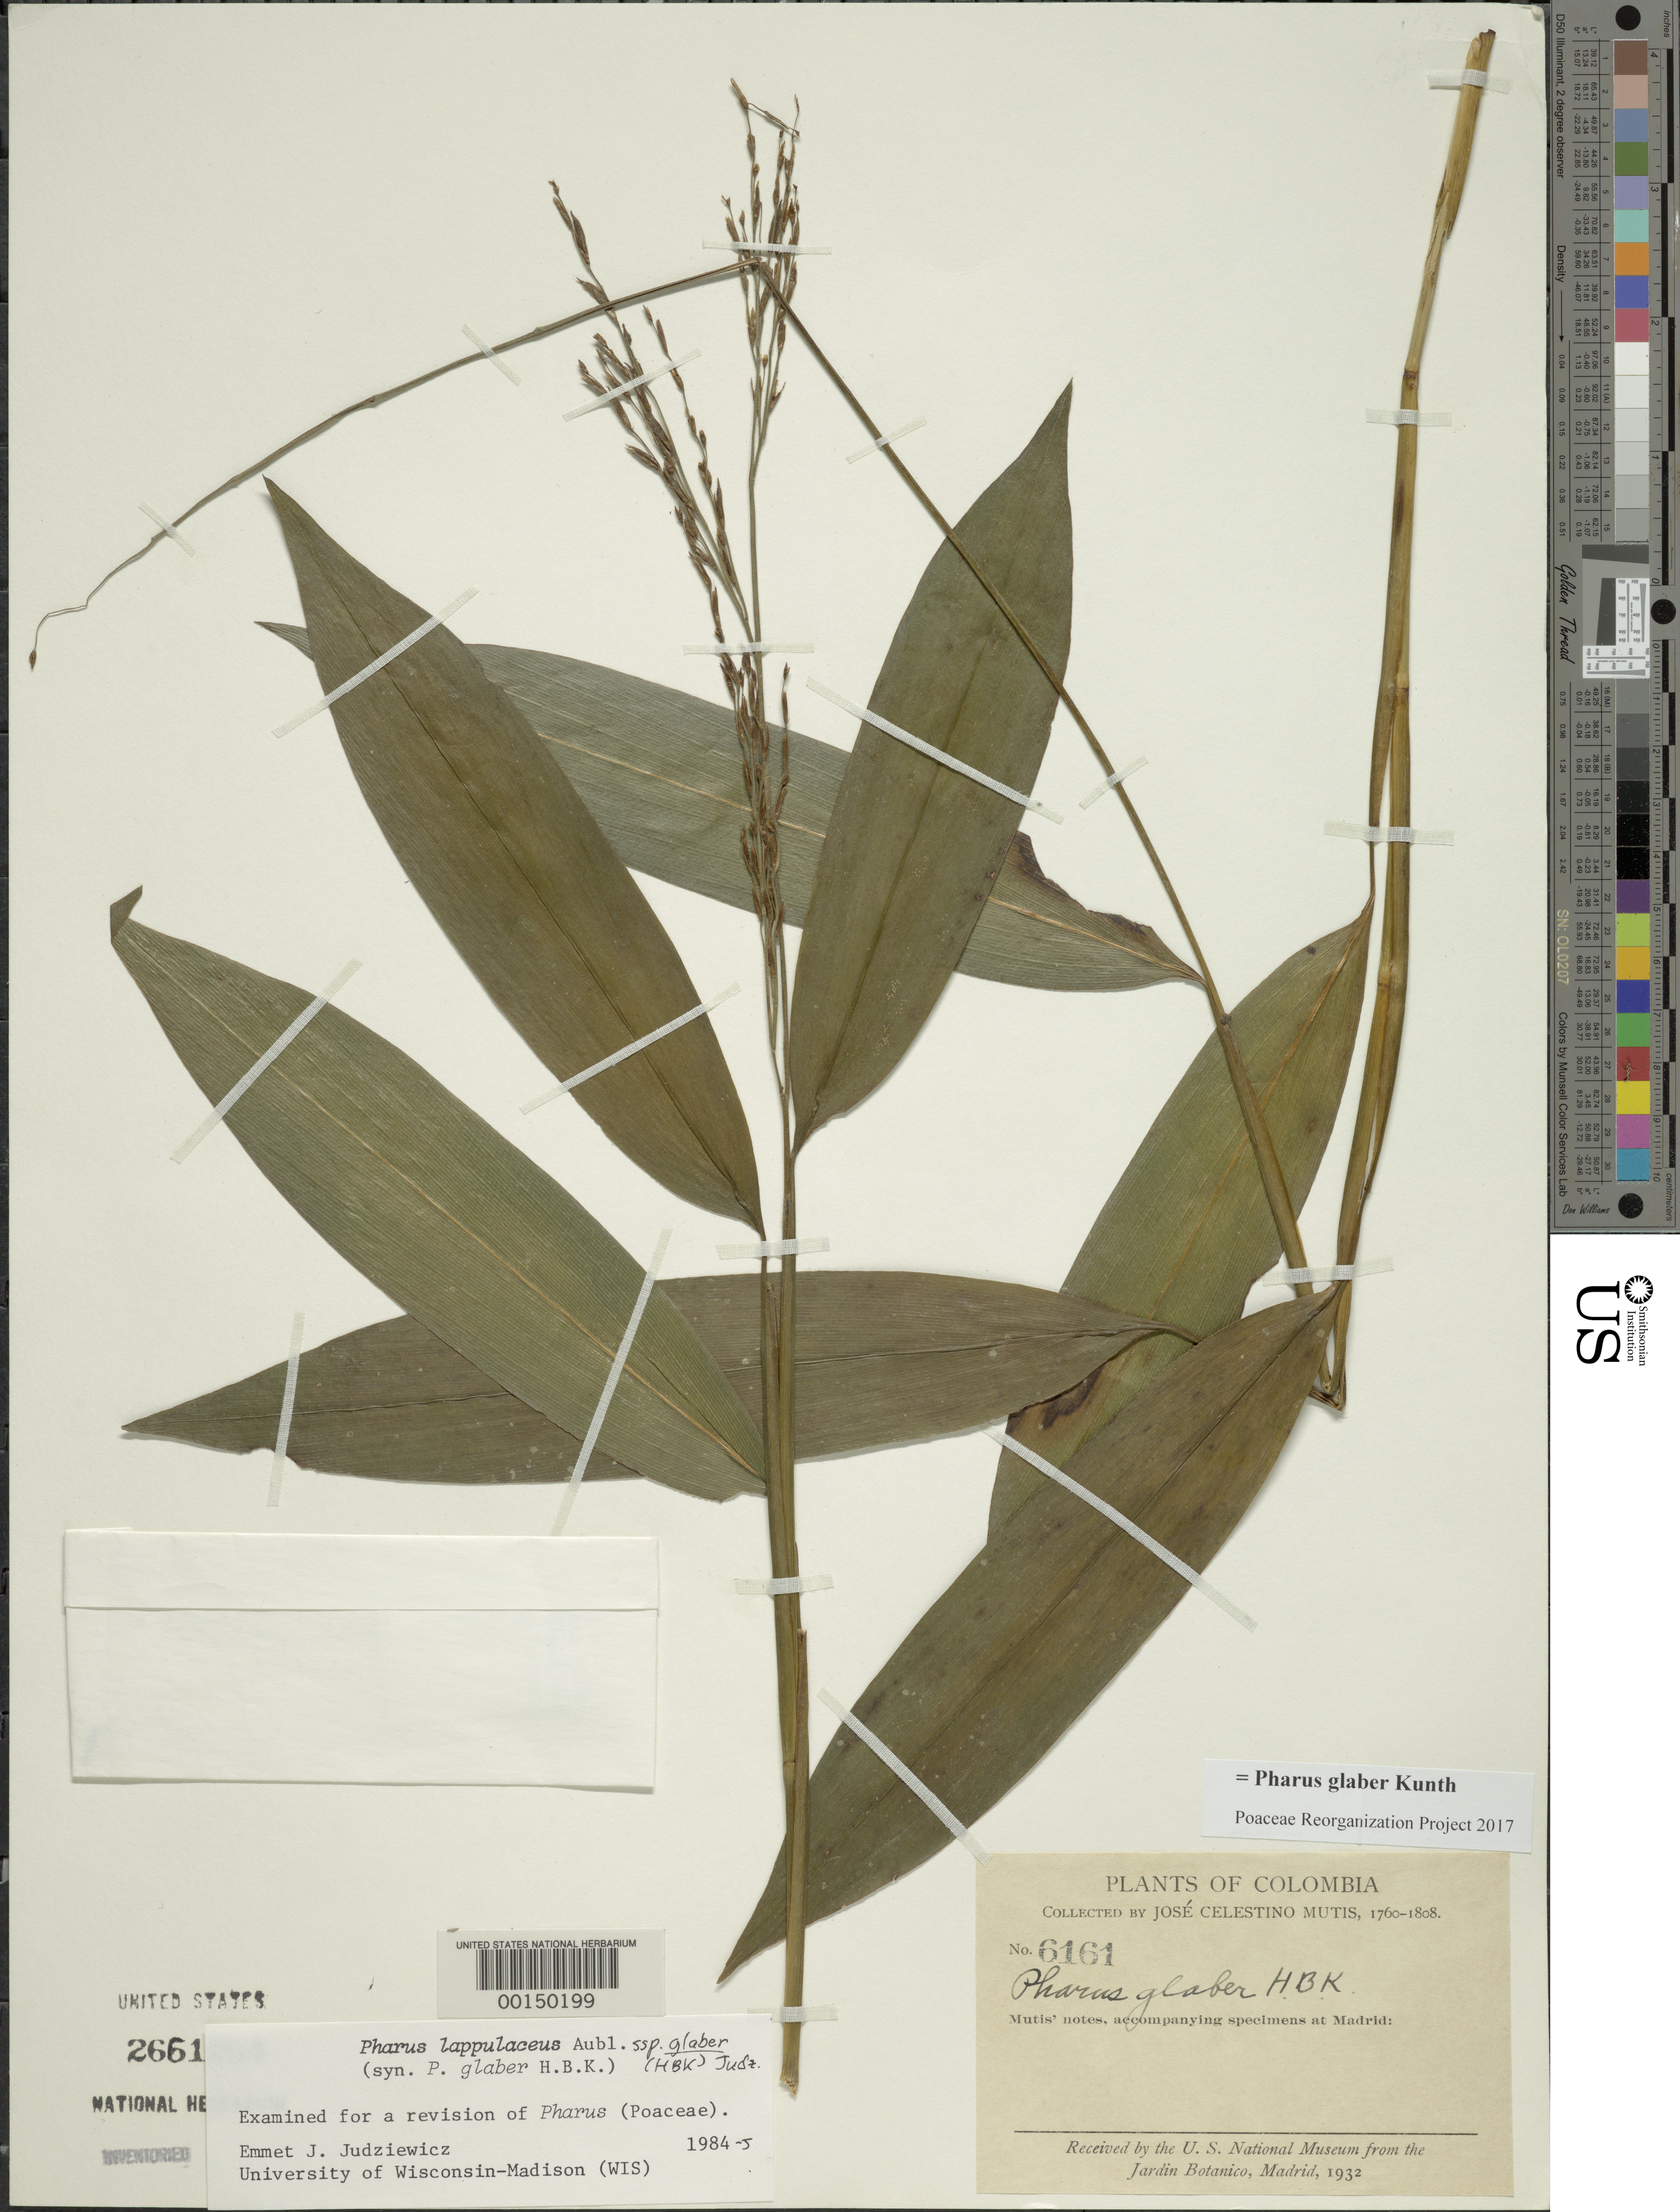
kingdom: Plantae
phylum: Tracheophyta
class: Liliopsida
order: Poales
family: Poaceae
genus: Pharus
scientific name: Pharus glaber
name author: Kunth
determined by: Poaceae Reorganization Project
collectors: J. C. B. Mutis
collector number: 6161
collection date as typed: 1760 to -- -- 1808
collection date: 1760/1808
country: Colombia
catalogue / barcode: US 2661254